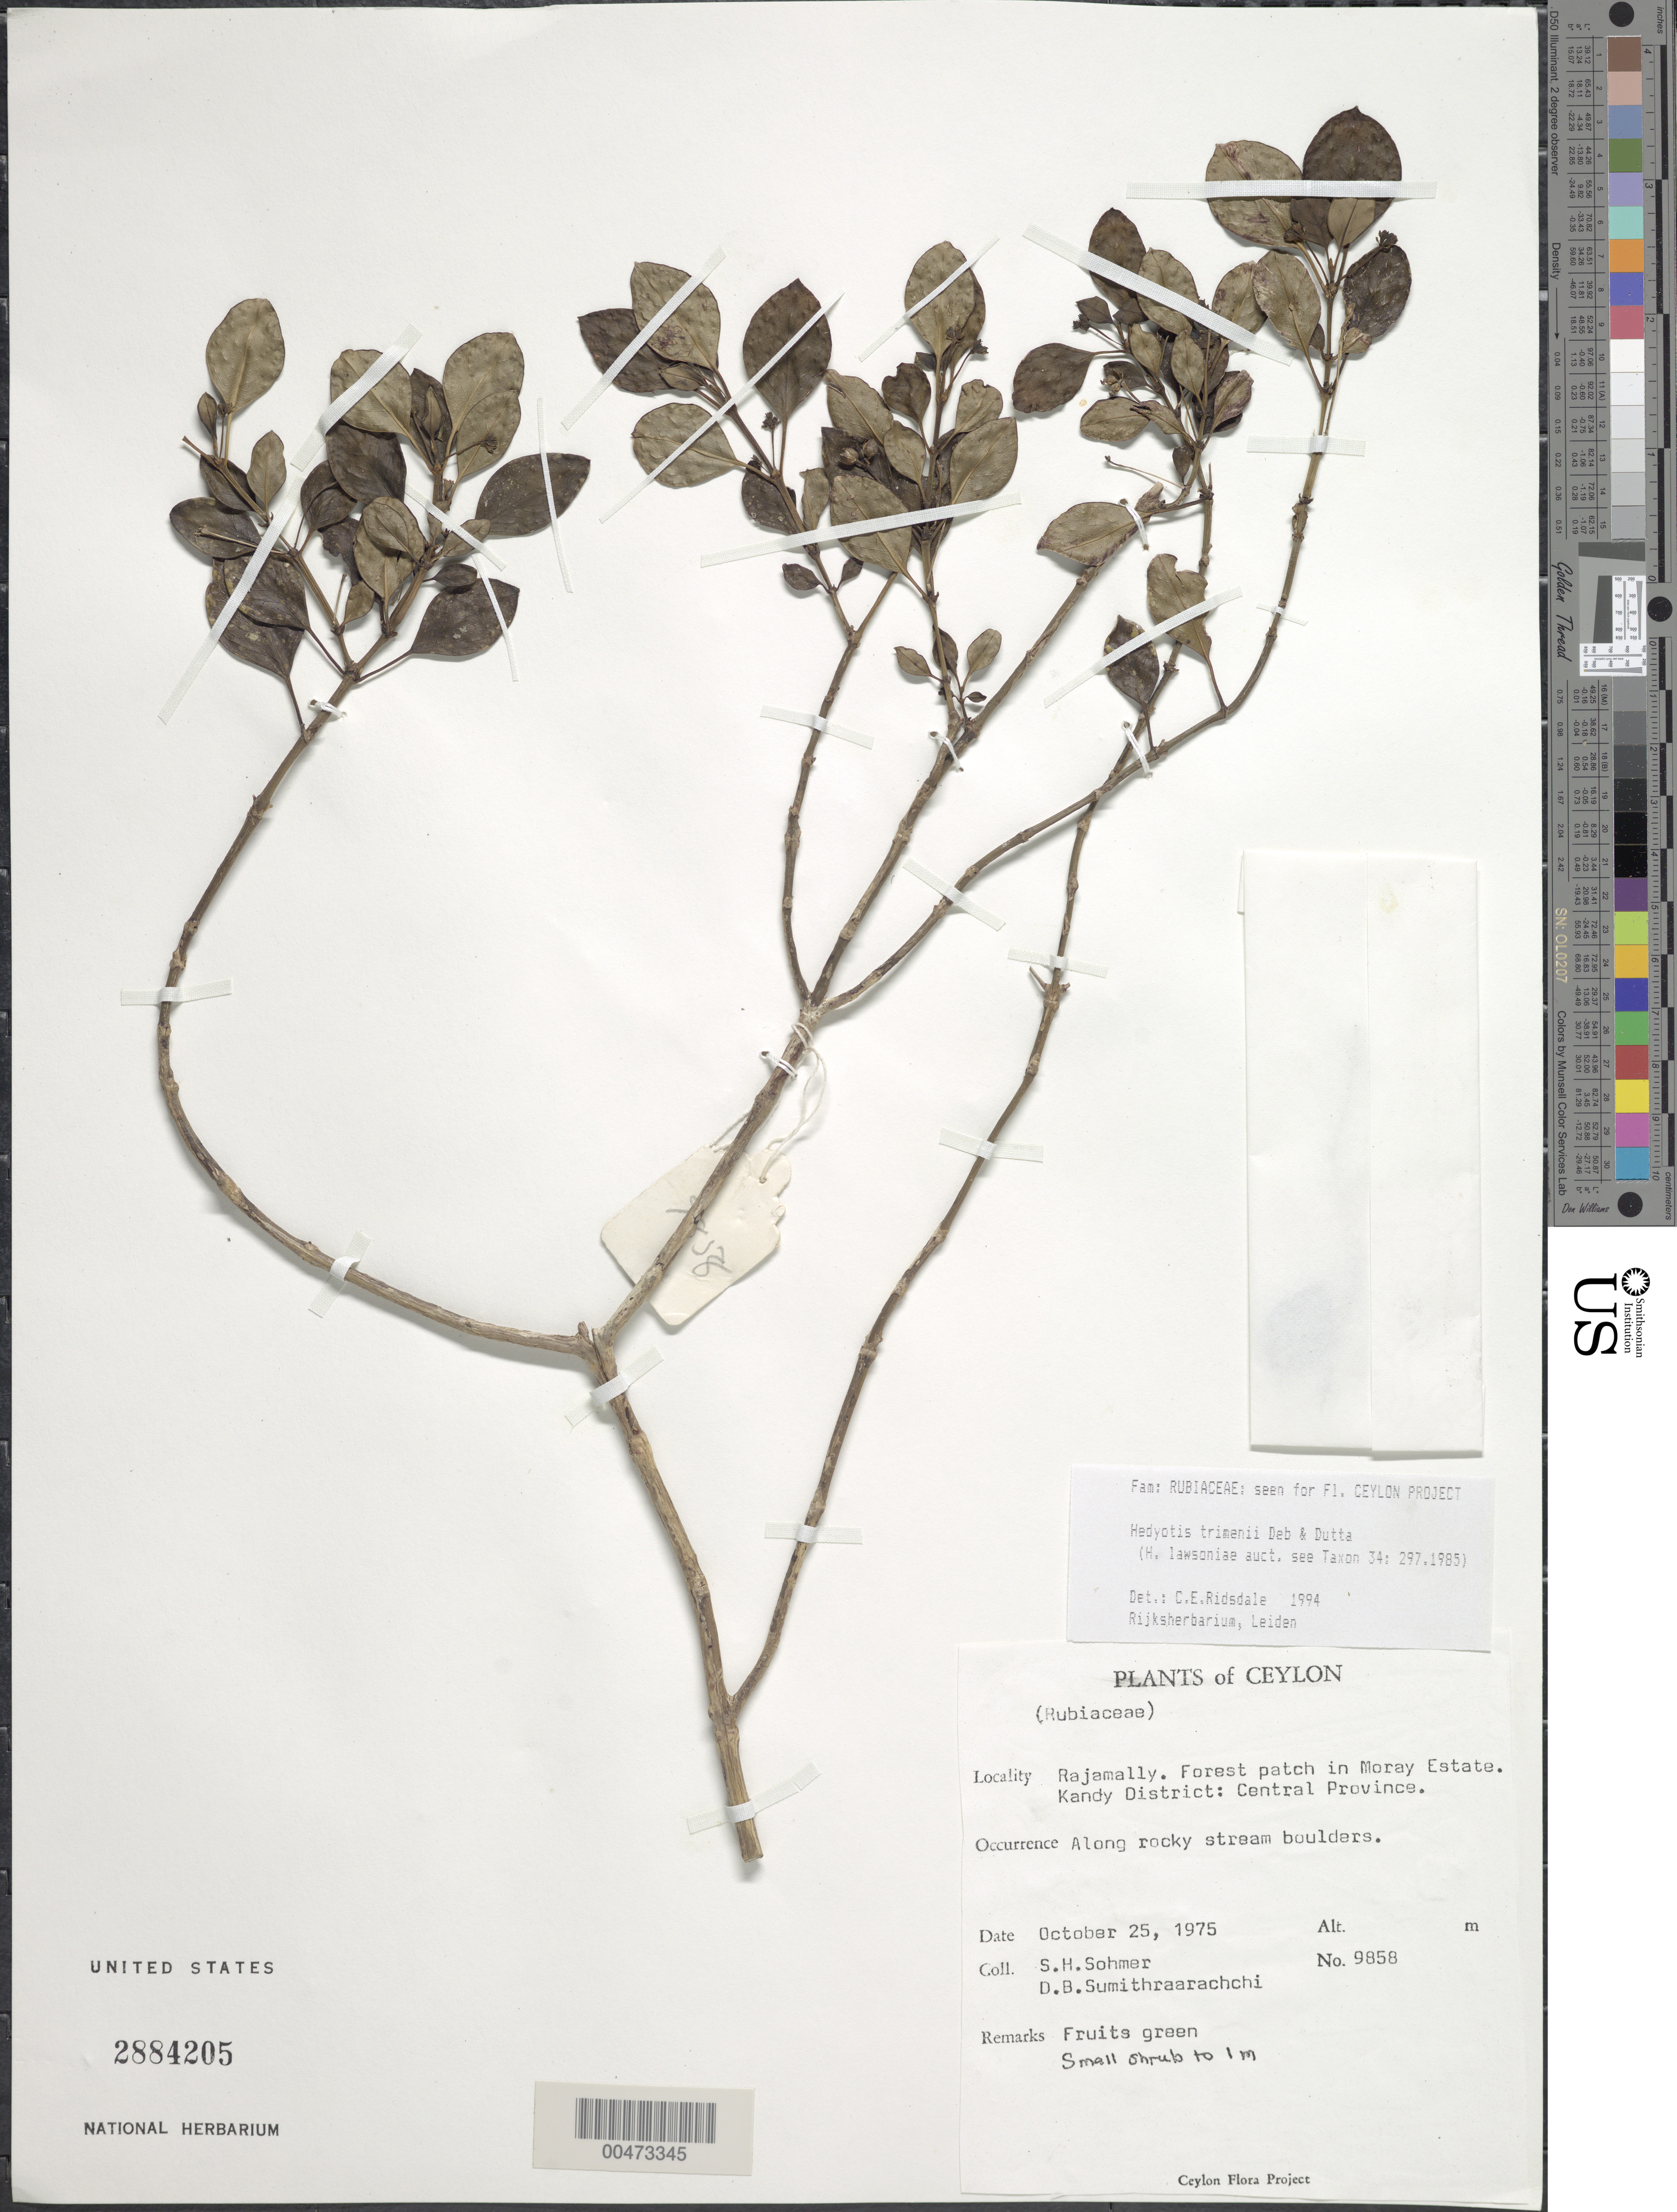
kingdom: Plantae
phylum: Tracheophyta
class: Magnoliopsida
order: Gentianales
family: Rubiaceae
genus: Hedyotis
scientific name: Hedyotis trimenii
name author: Deb & R. Dutta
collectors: S. H. Sohmer & D. B. Sumithraarachchi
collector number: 9858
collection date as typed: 25 Oct 1975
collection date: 1975-10-25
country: Sri Lanka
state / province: Central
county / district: Kandy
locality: Rajamally, in Moray Estate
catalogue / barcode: US 2884205